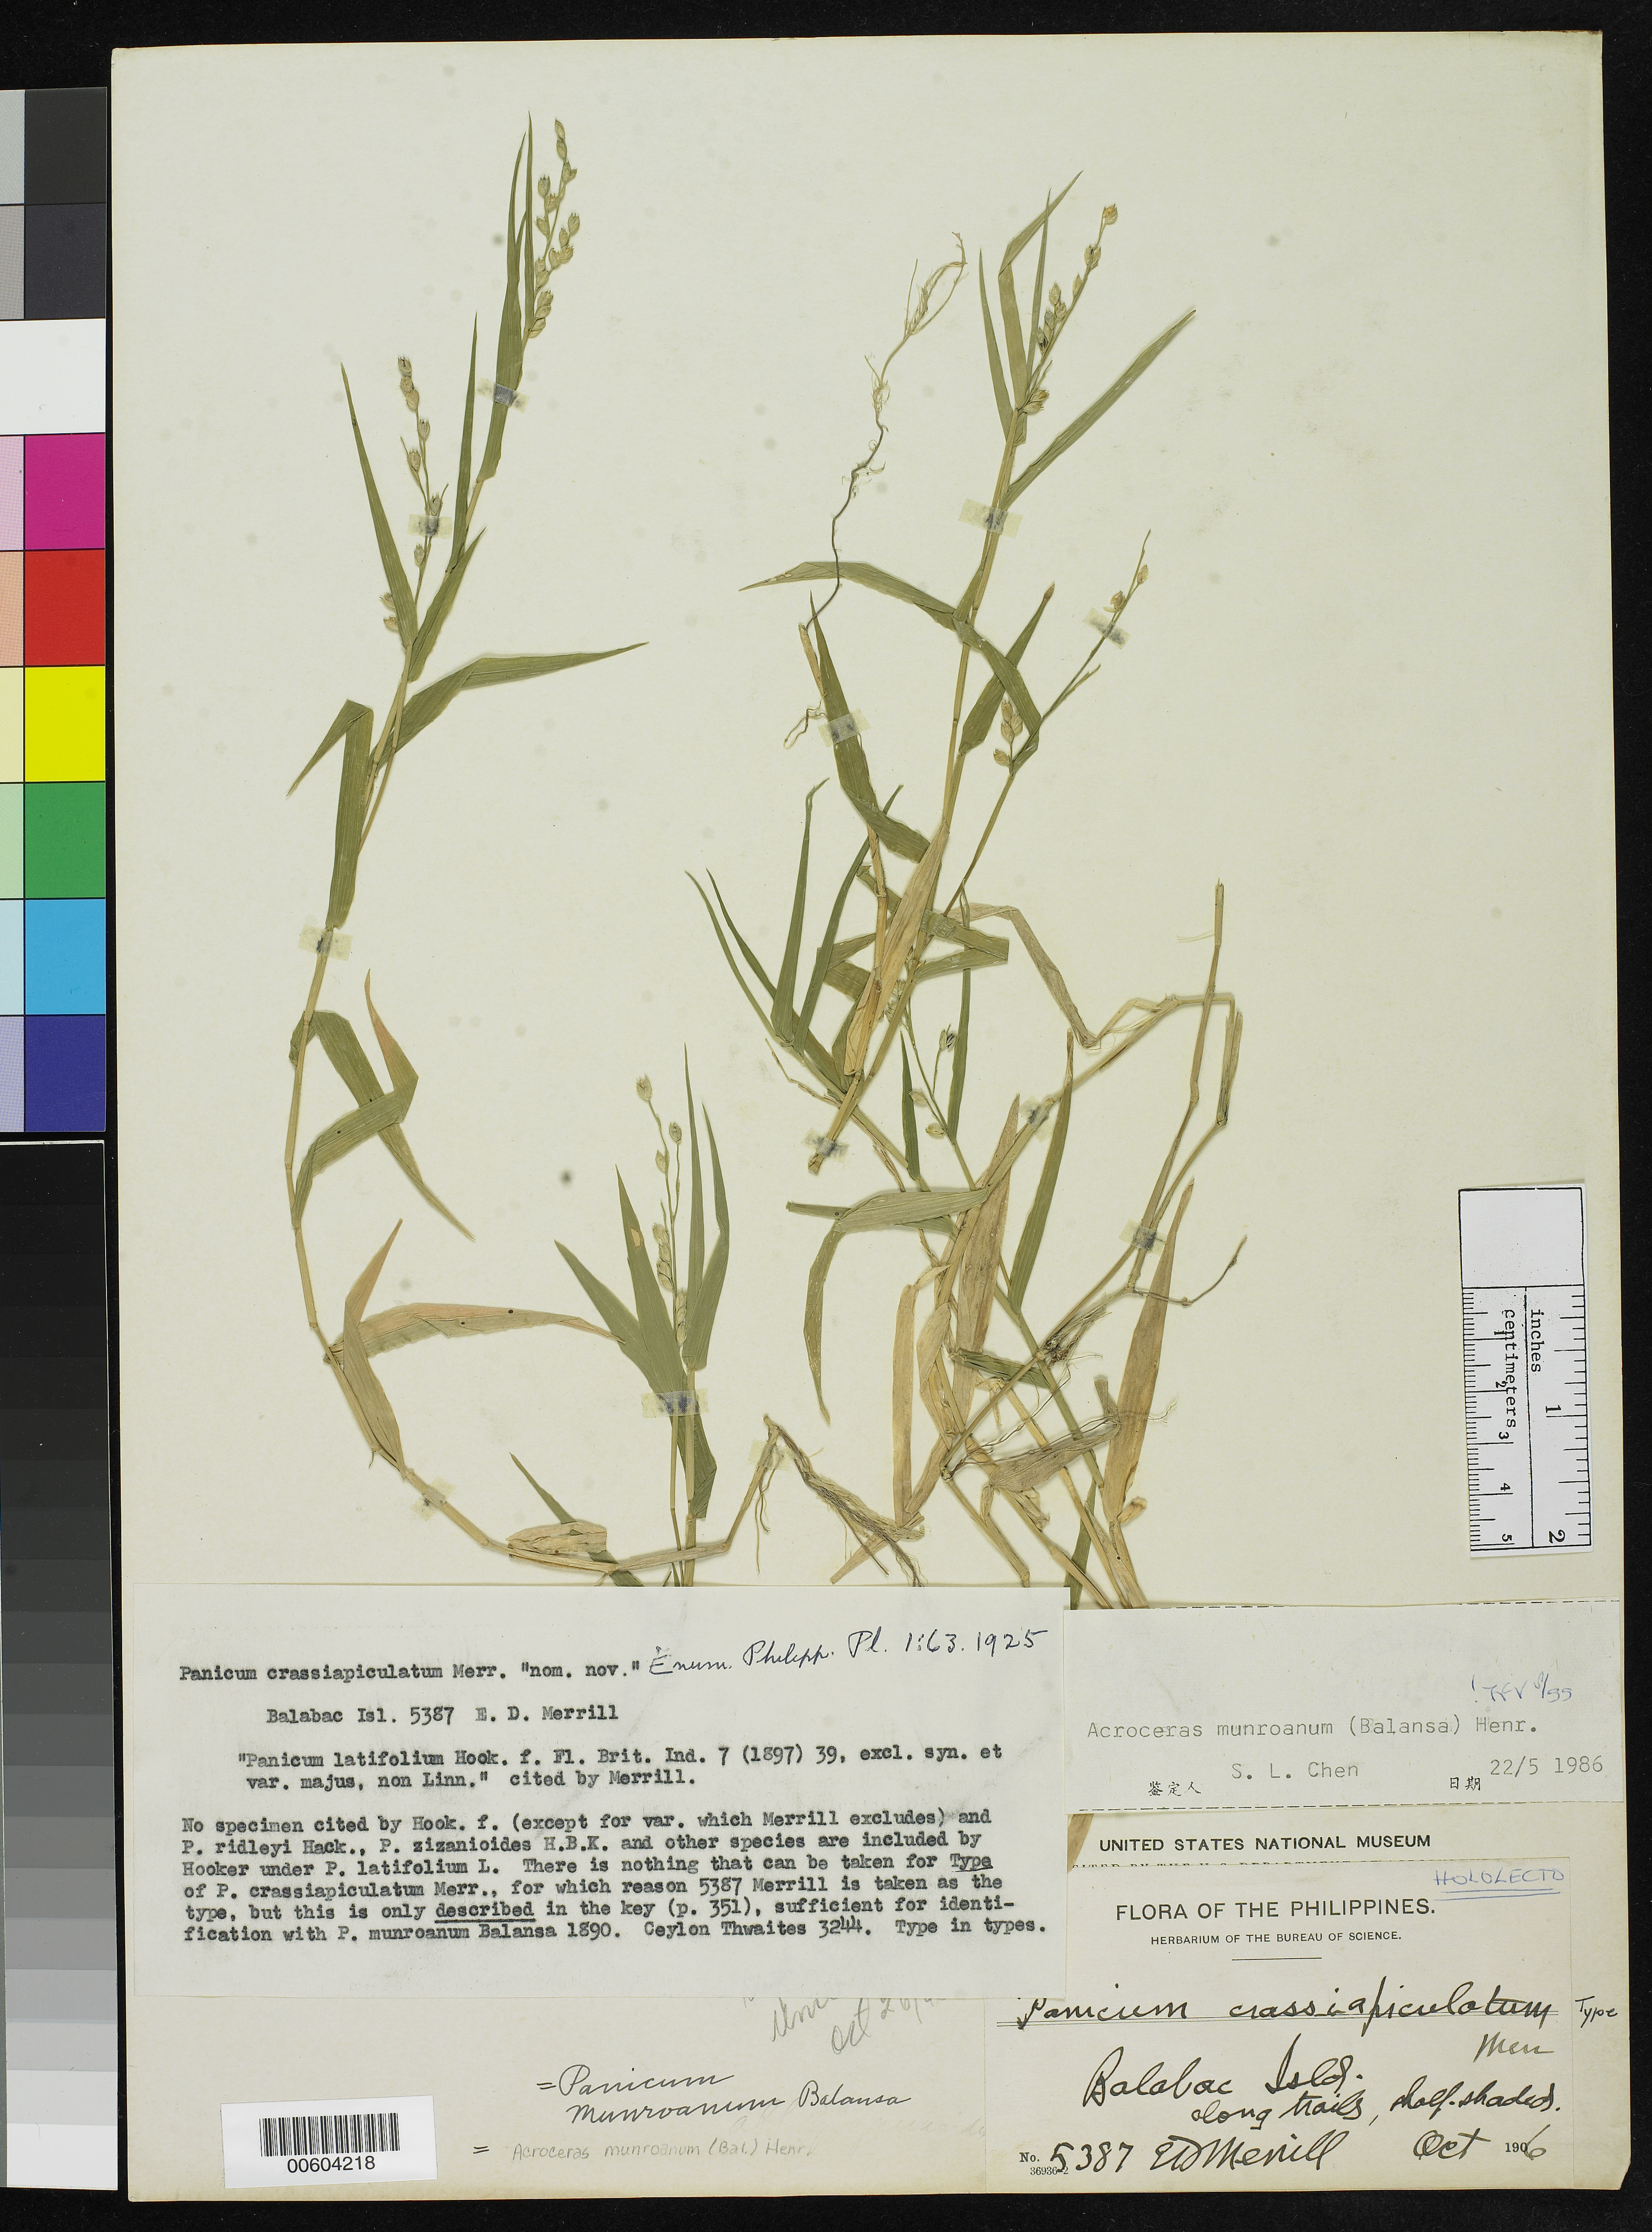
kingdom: Plantae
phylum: Tracheophyta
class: Liliopsida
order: Poales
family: Poaceae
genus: Panicum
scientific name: Panicum crassiapiculatum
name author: Merr.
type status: Type Collection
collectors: E. D. Merrill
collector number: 5387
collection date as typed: Oct 1906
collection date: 1906-10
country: Philippines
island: Balabac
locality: Balabac Isl.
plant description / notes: Specimen annotated as "hololecto"; lectotypification not found (Dec. 2016)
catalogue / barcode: US 974807